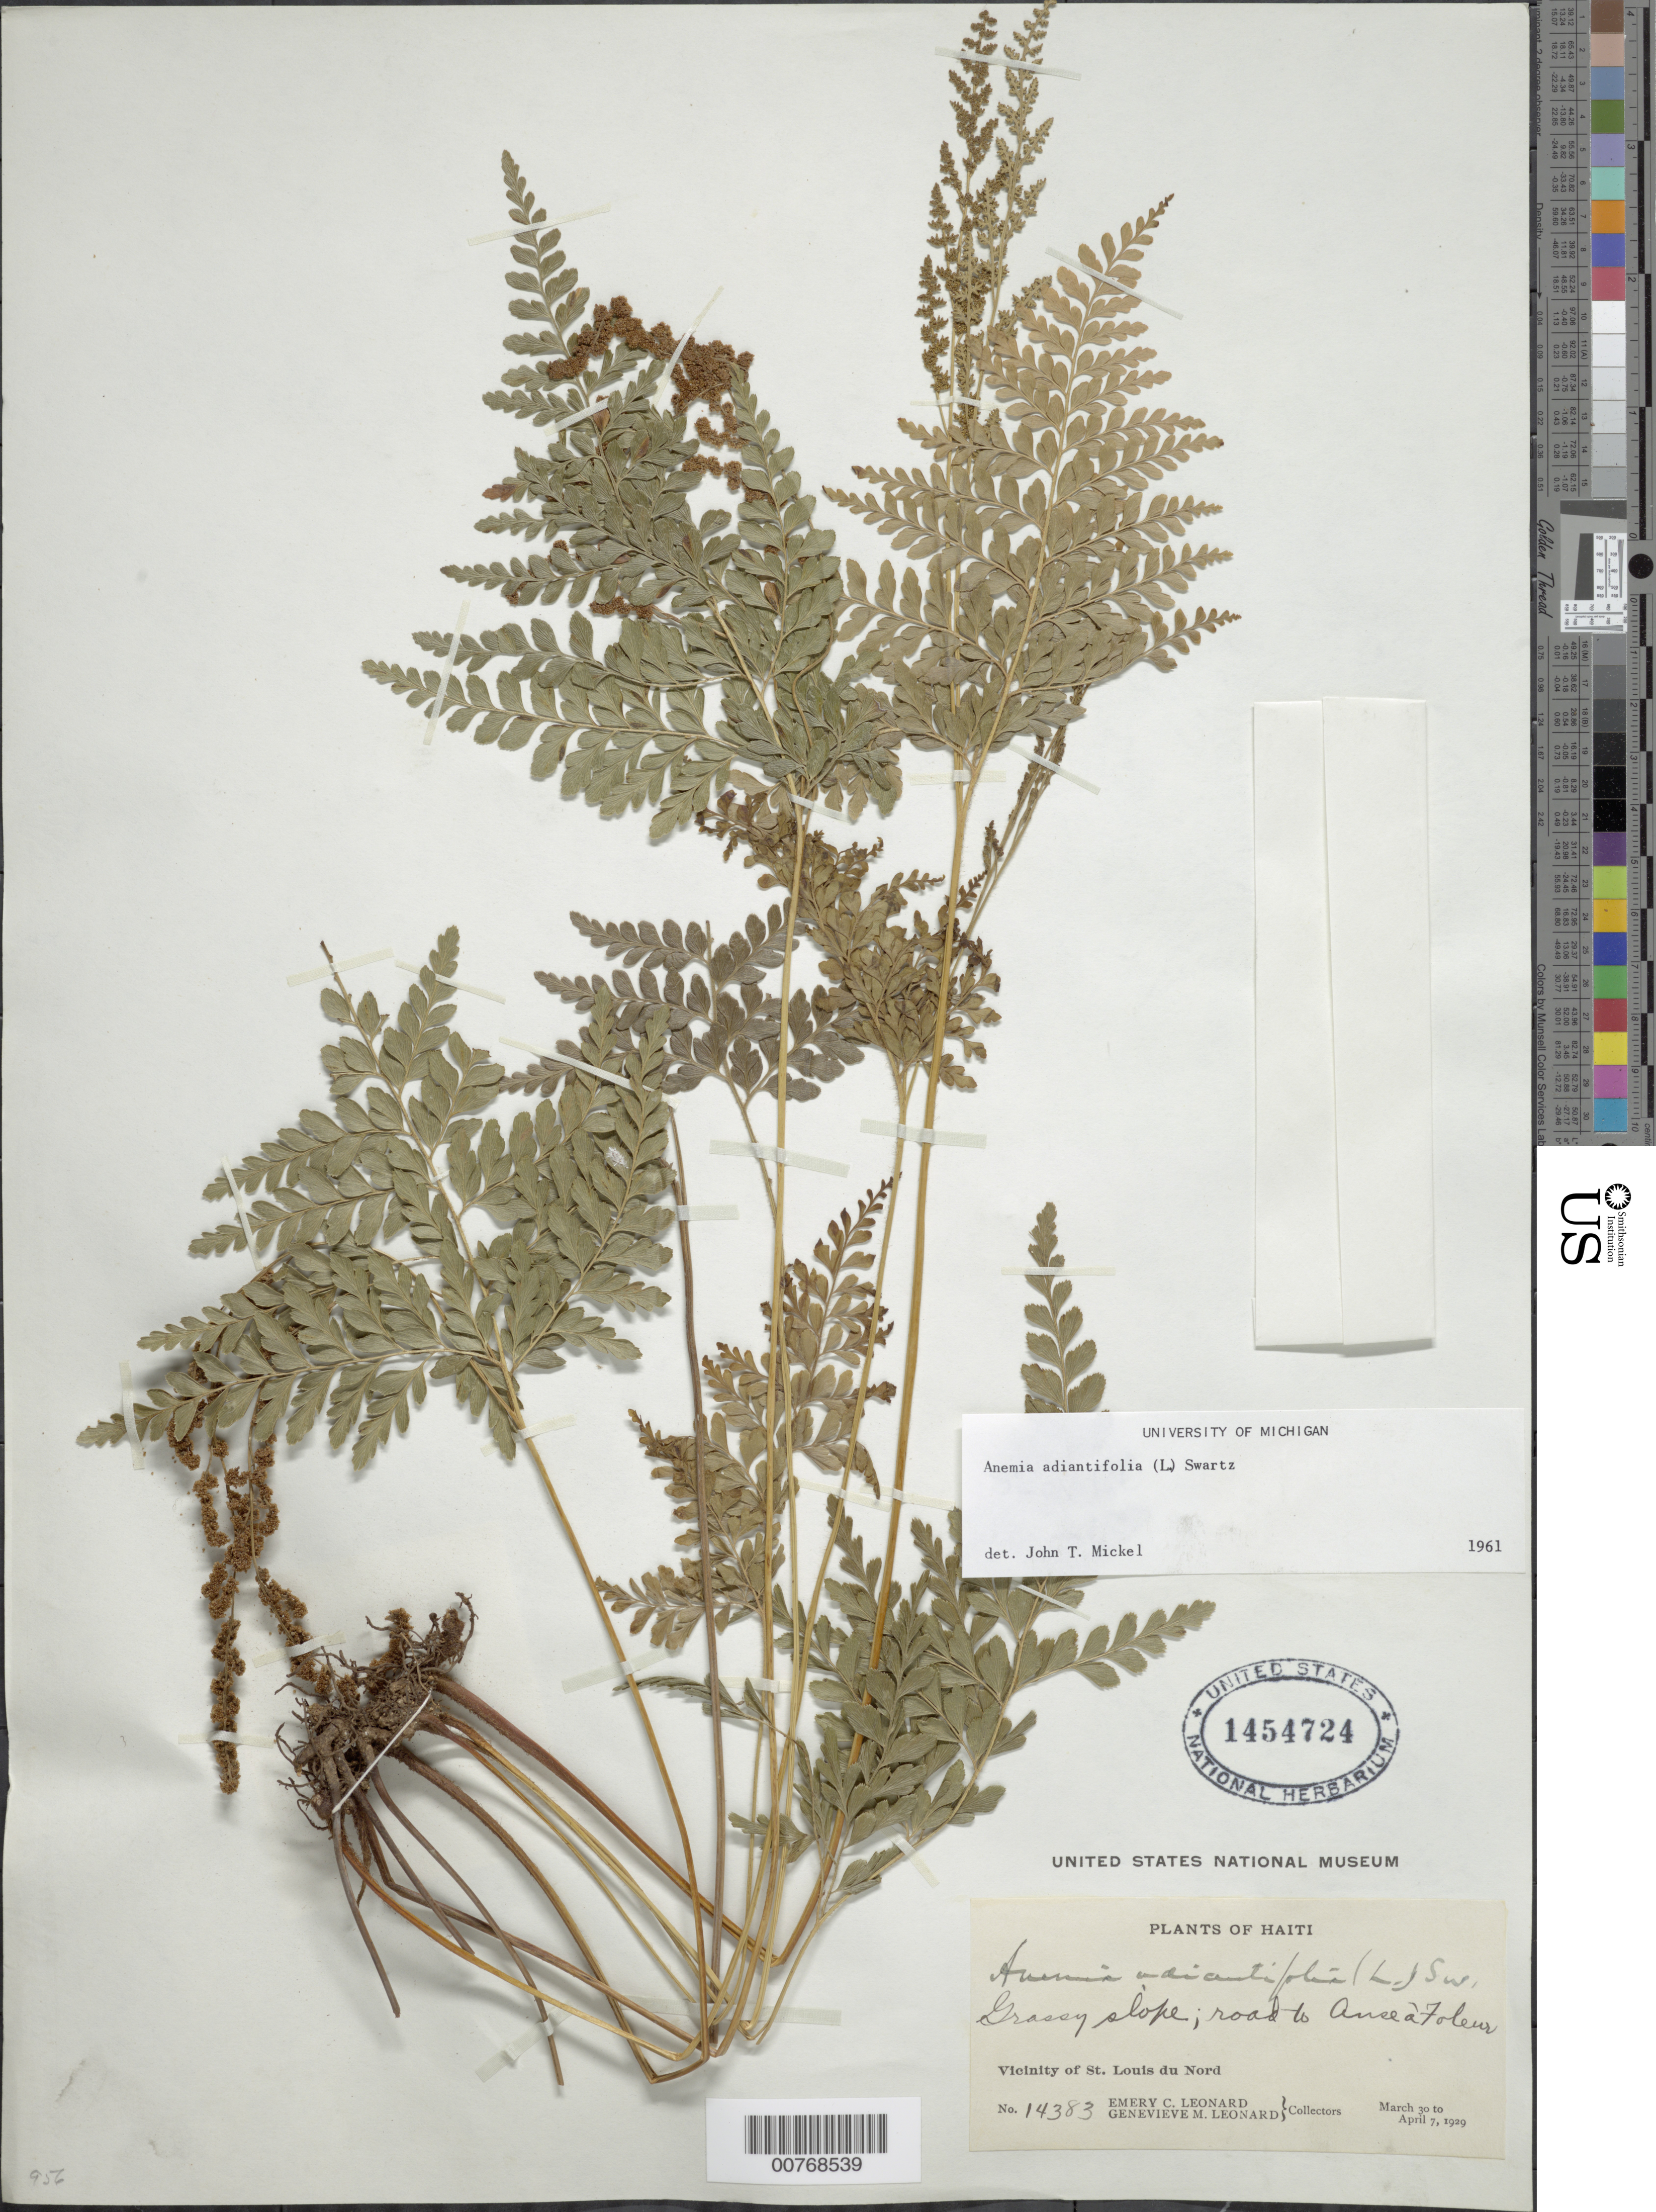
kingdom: Plantae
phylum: Tracheophyta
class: Polypodiopsida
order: Schizaeales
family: Anemiaceae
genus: Anemia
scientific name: Anemia adiantifolia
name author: (L.) Sw.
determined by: Mickel, J. T., (NY), New York Botanical Garden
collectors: E. C. Leonard & G. M. Leonard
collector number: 14383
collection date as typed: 30 Mar 1929 07 Apr 1929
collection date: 1929-03-30/1929-04-07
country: Haiti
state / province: Nord-Óuest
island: Hispaniola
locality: Vicinity of St. Louis du Nord. Road to Anse à Foleur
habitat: Grassy slope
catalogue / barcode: US 1454724